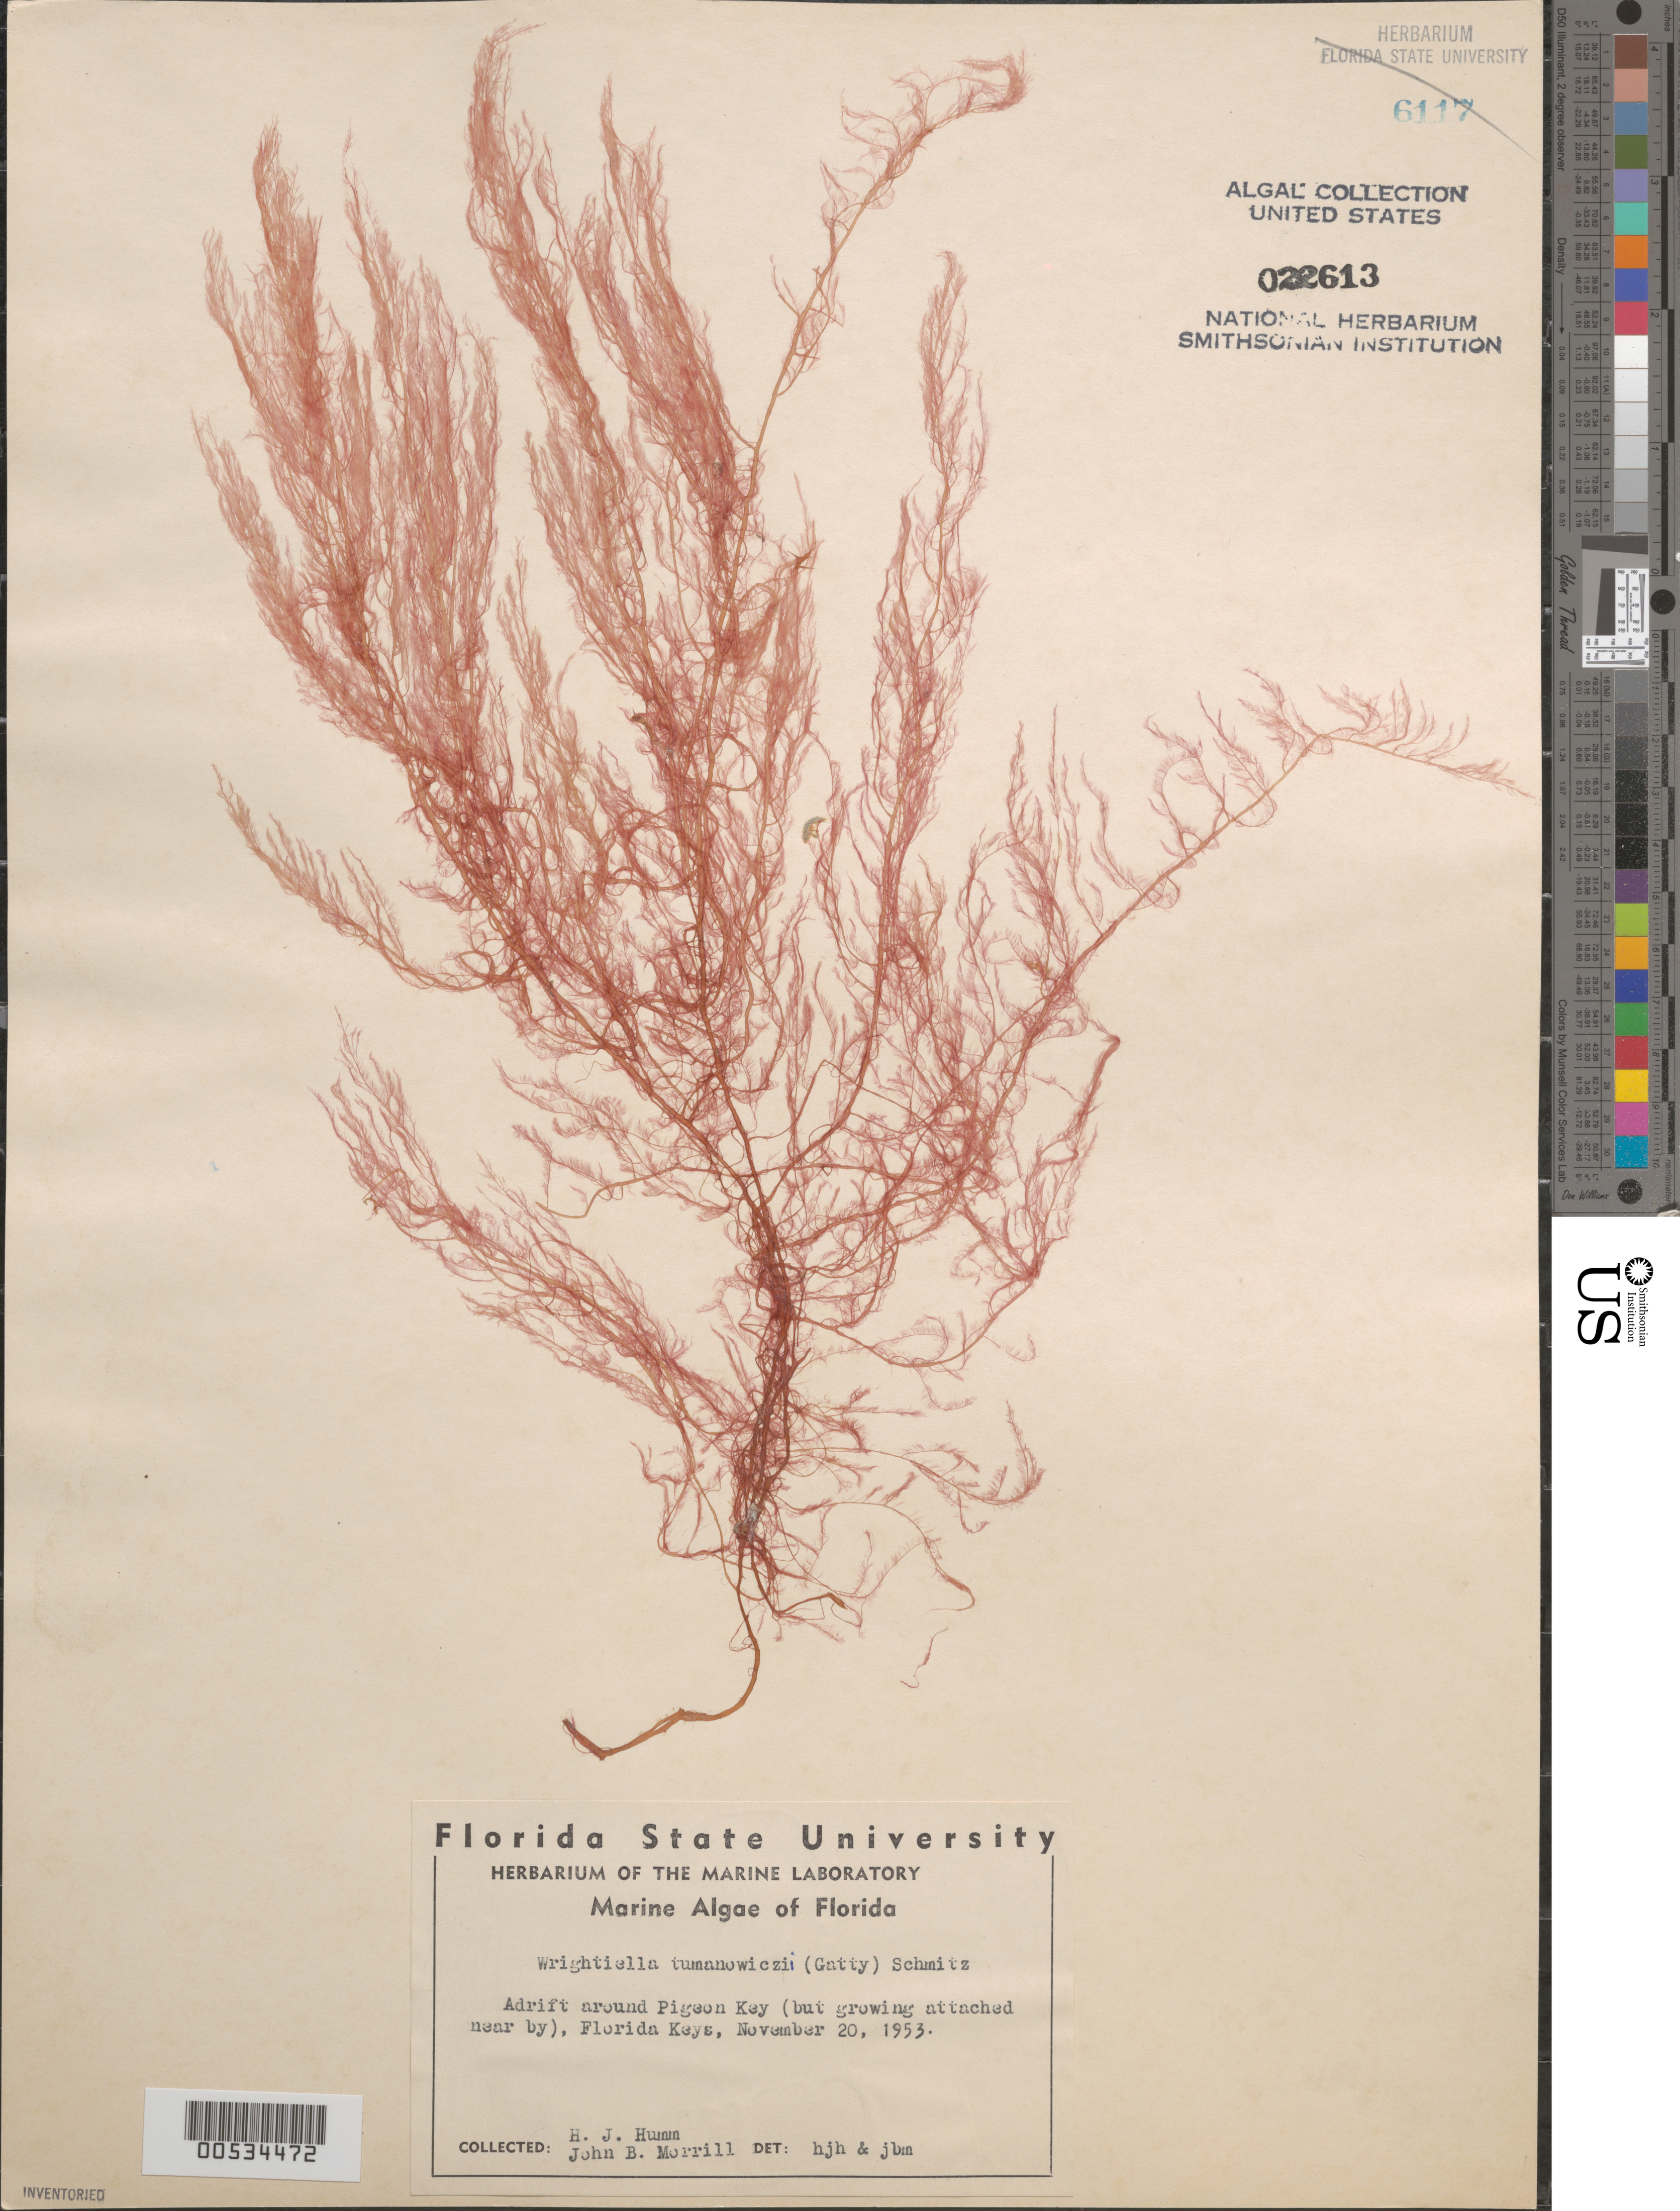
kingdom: Plantae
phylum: Rhodophyta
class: Florideophyceae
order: Ceramiales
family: Rhodomelaceae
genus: Wrightiella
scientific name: Wrightiella tumanowiczii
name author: (Gatty ex Harv.) F. Schmitz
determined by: Humm, Harold J.; Morrill, J. B.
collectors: J. Morrill & H. J. Humm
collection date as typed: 20 Nov 1953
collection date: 1953-11-20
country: United States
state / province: Florida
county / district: Monroe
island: Pigeon Key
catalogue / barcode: US 22613